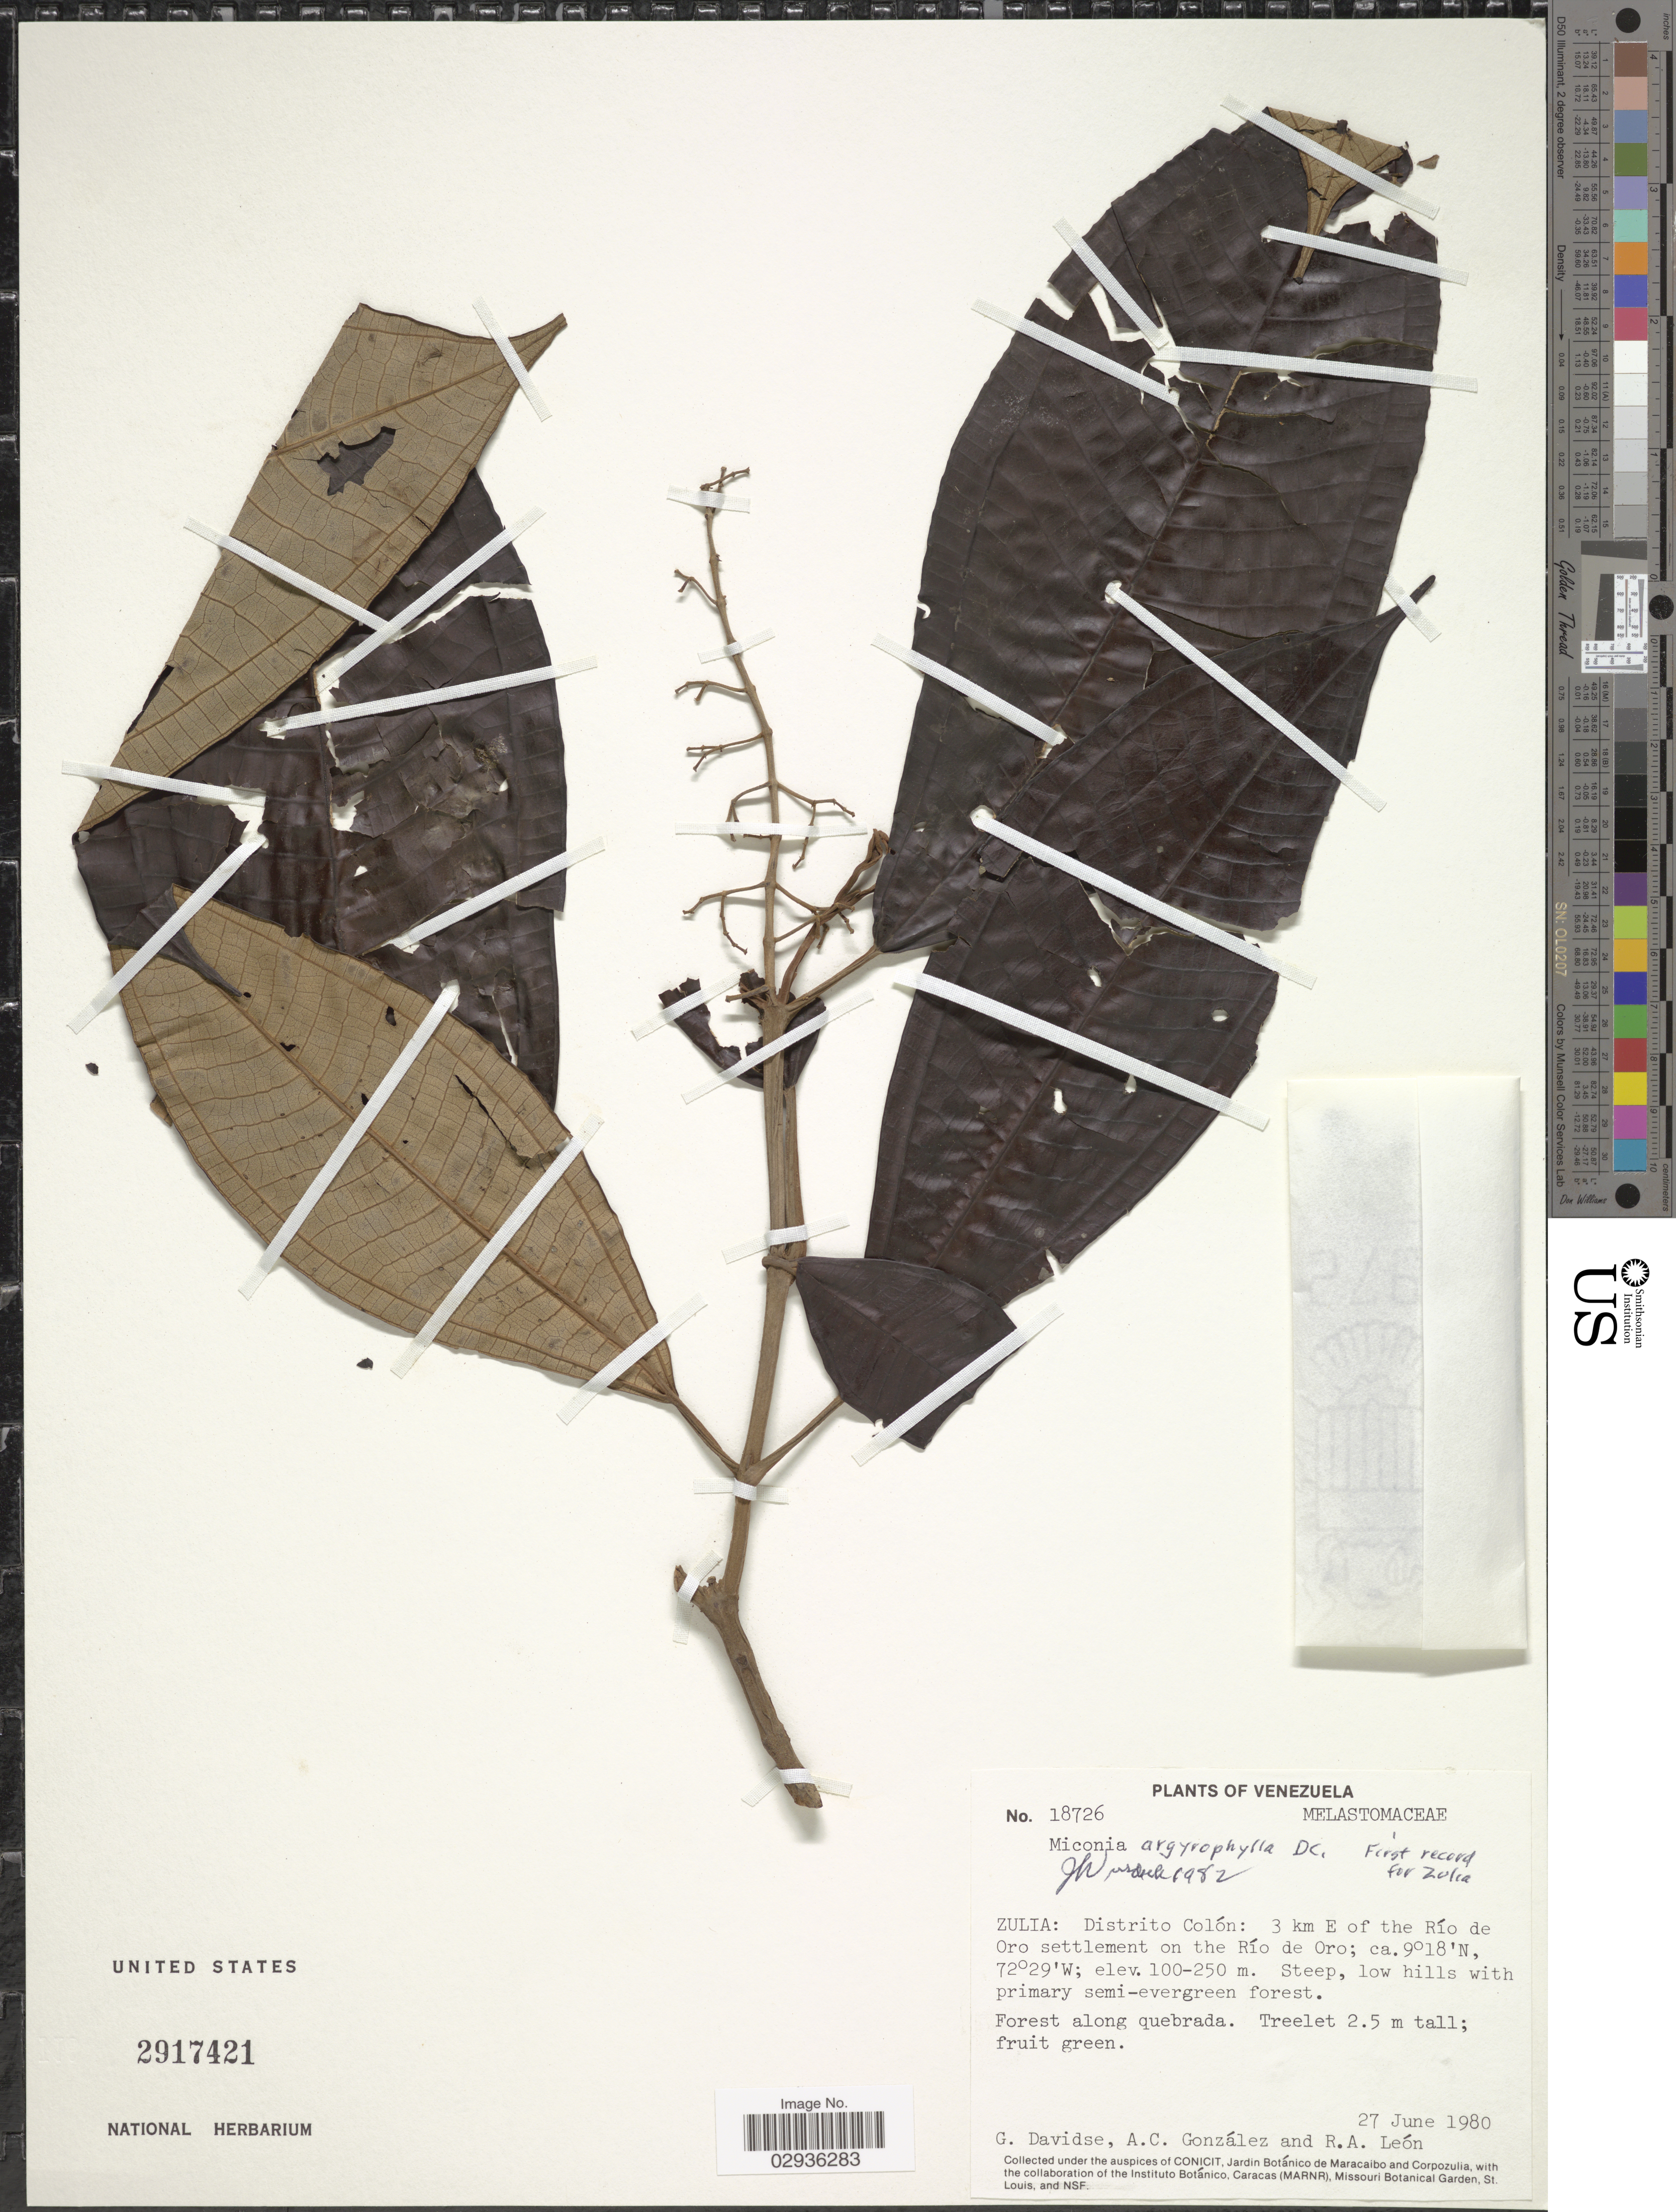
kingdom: Plantae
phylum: Tracheophyta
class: Magnoliopsida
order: Myrtales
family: Melastomataceae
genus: Miconia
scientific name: Miconia argyrophylla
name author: DC.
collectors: G. Davidse, A. C. González & R. A. León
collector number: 18726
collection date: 1980-06-27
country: Venezuela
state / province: Zulia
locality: Distrito Colón: 3 km E of the Río de Oro settlement of the Río de Oro. Forest along quebrada.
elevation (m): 100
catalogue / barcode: US 2917421